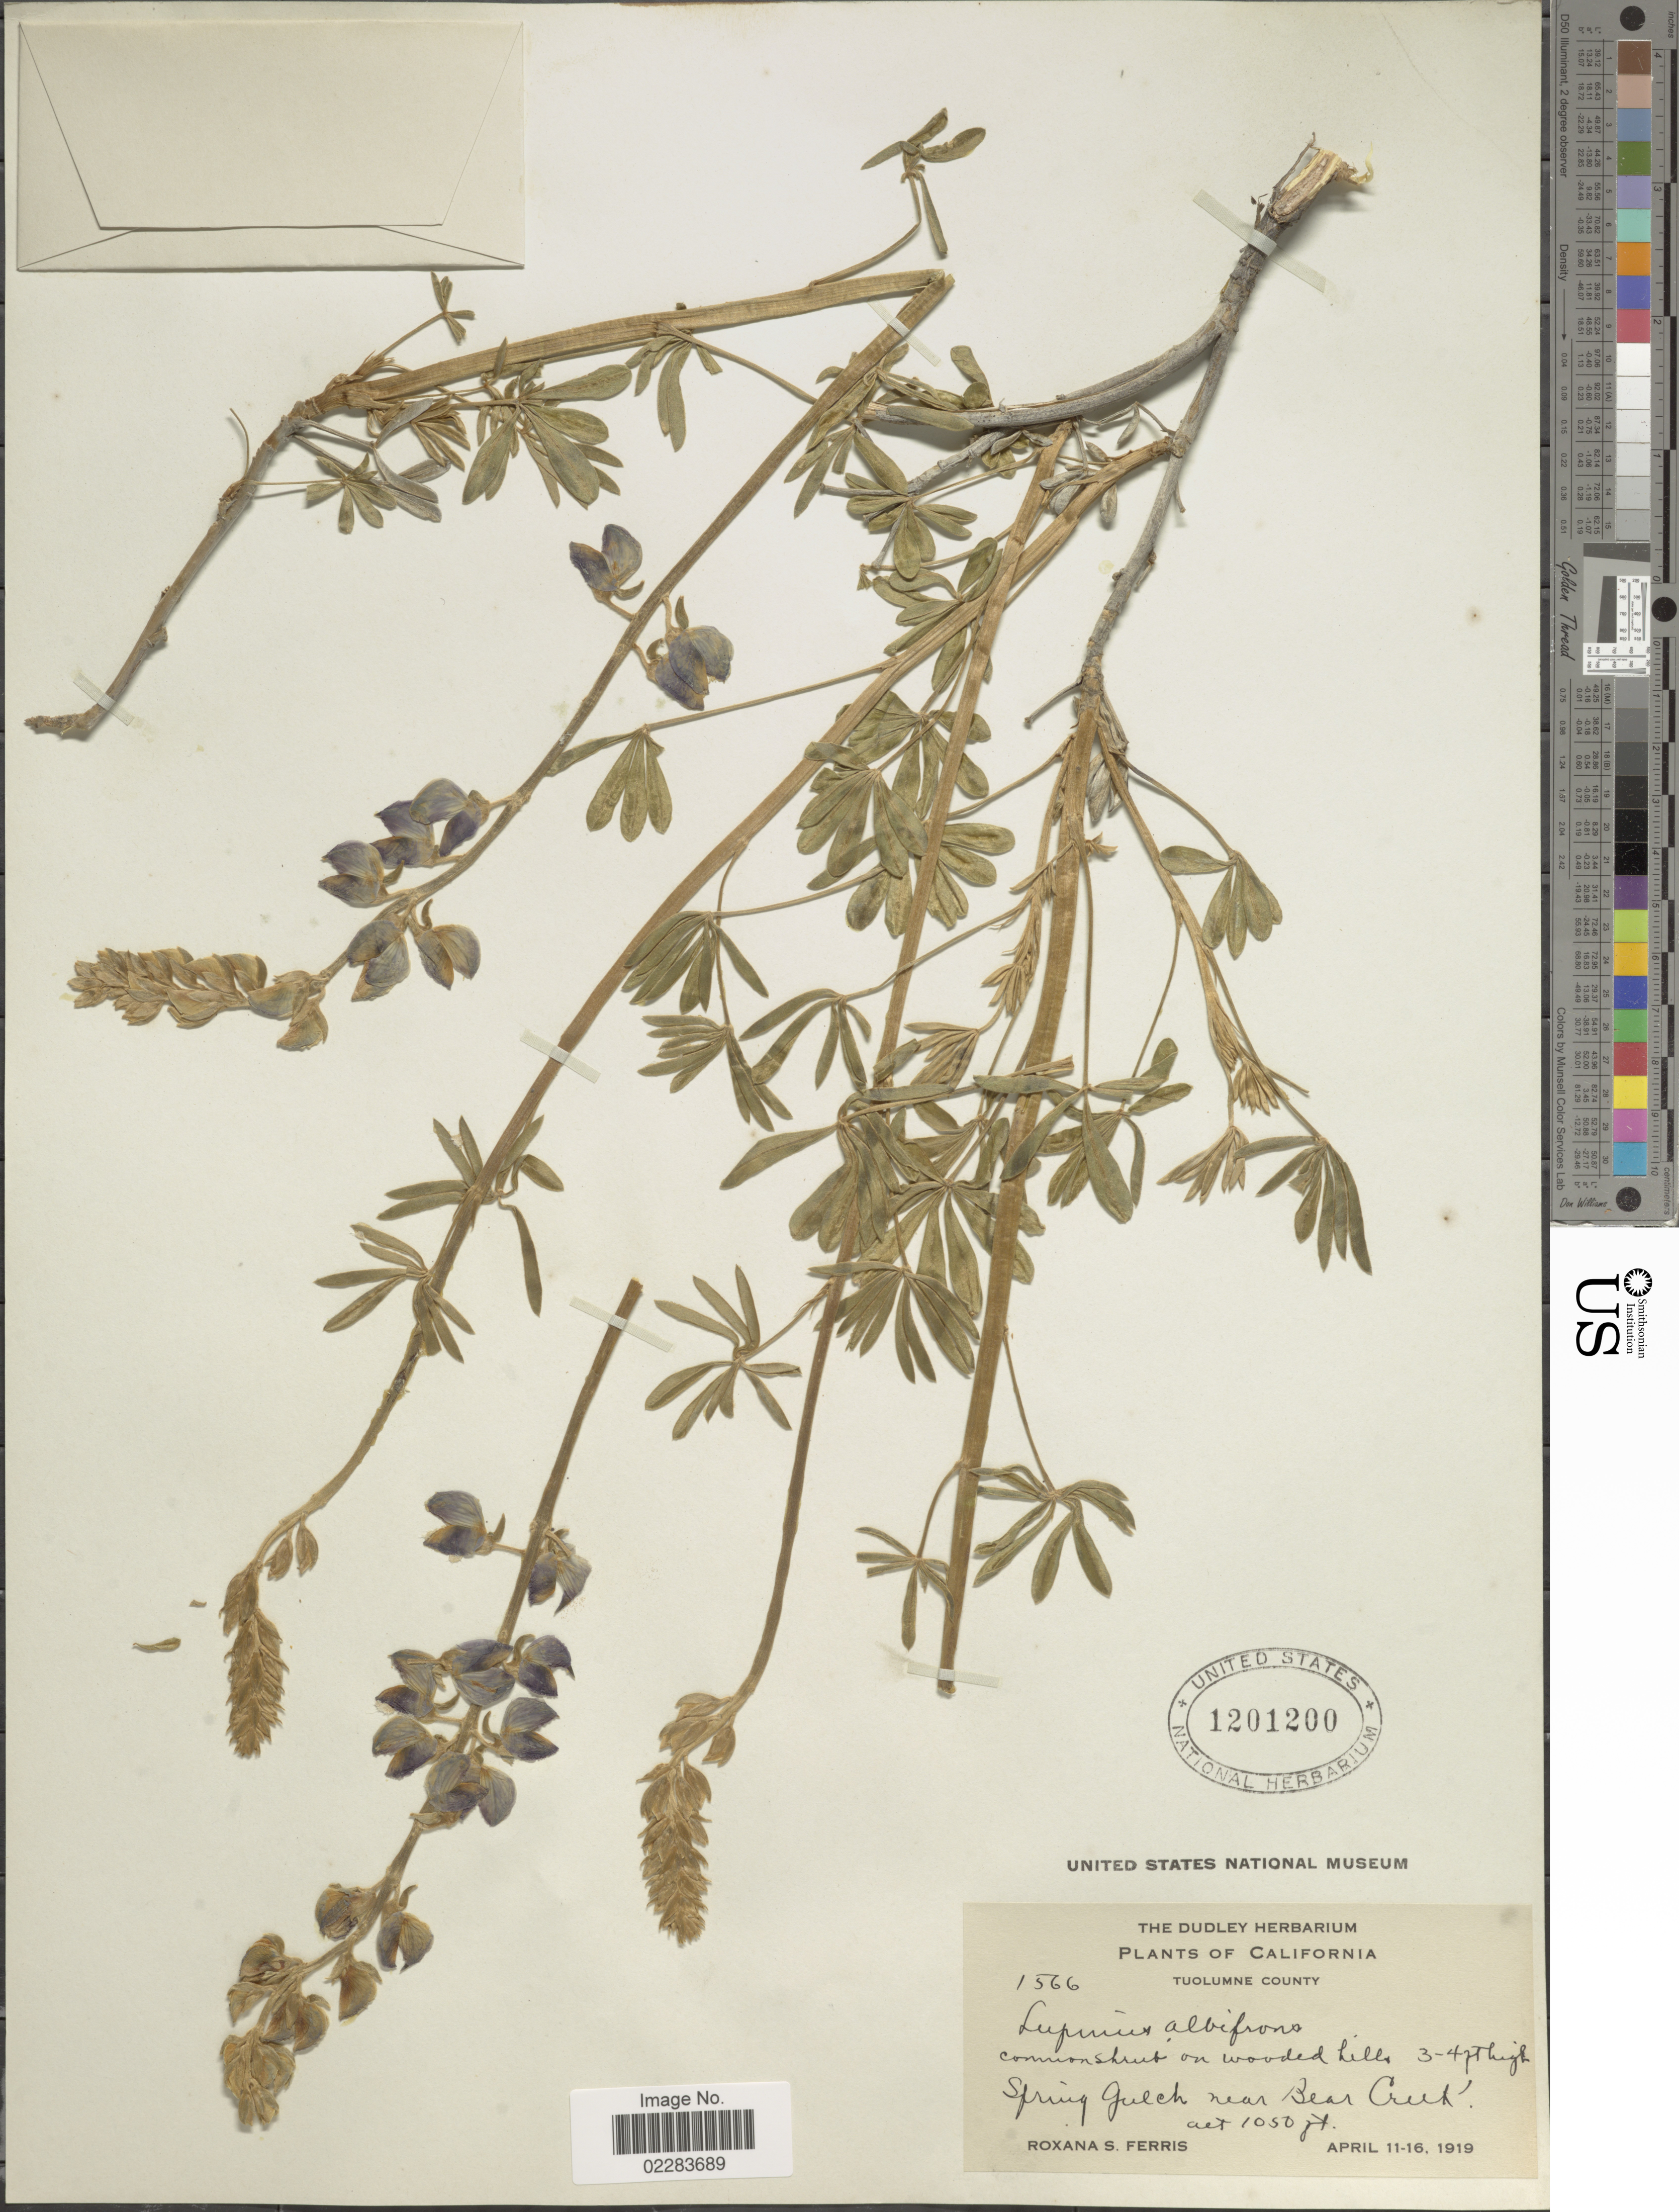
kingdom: Plantae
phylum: Tracheophyta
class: Magnoliopsida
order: Fabales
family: Fabaceae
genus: Lupinus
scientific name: Lupinus albifrons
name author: Benth.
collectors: R. S. Ferris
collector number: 1566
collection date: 1919-04-11/1919-04-16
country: United States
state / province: California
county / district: Tuolumne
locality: Tuolumne County. Spring Gulch near Bear Creek.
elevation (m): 320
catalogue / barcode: US 1201200